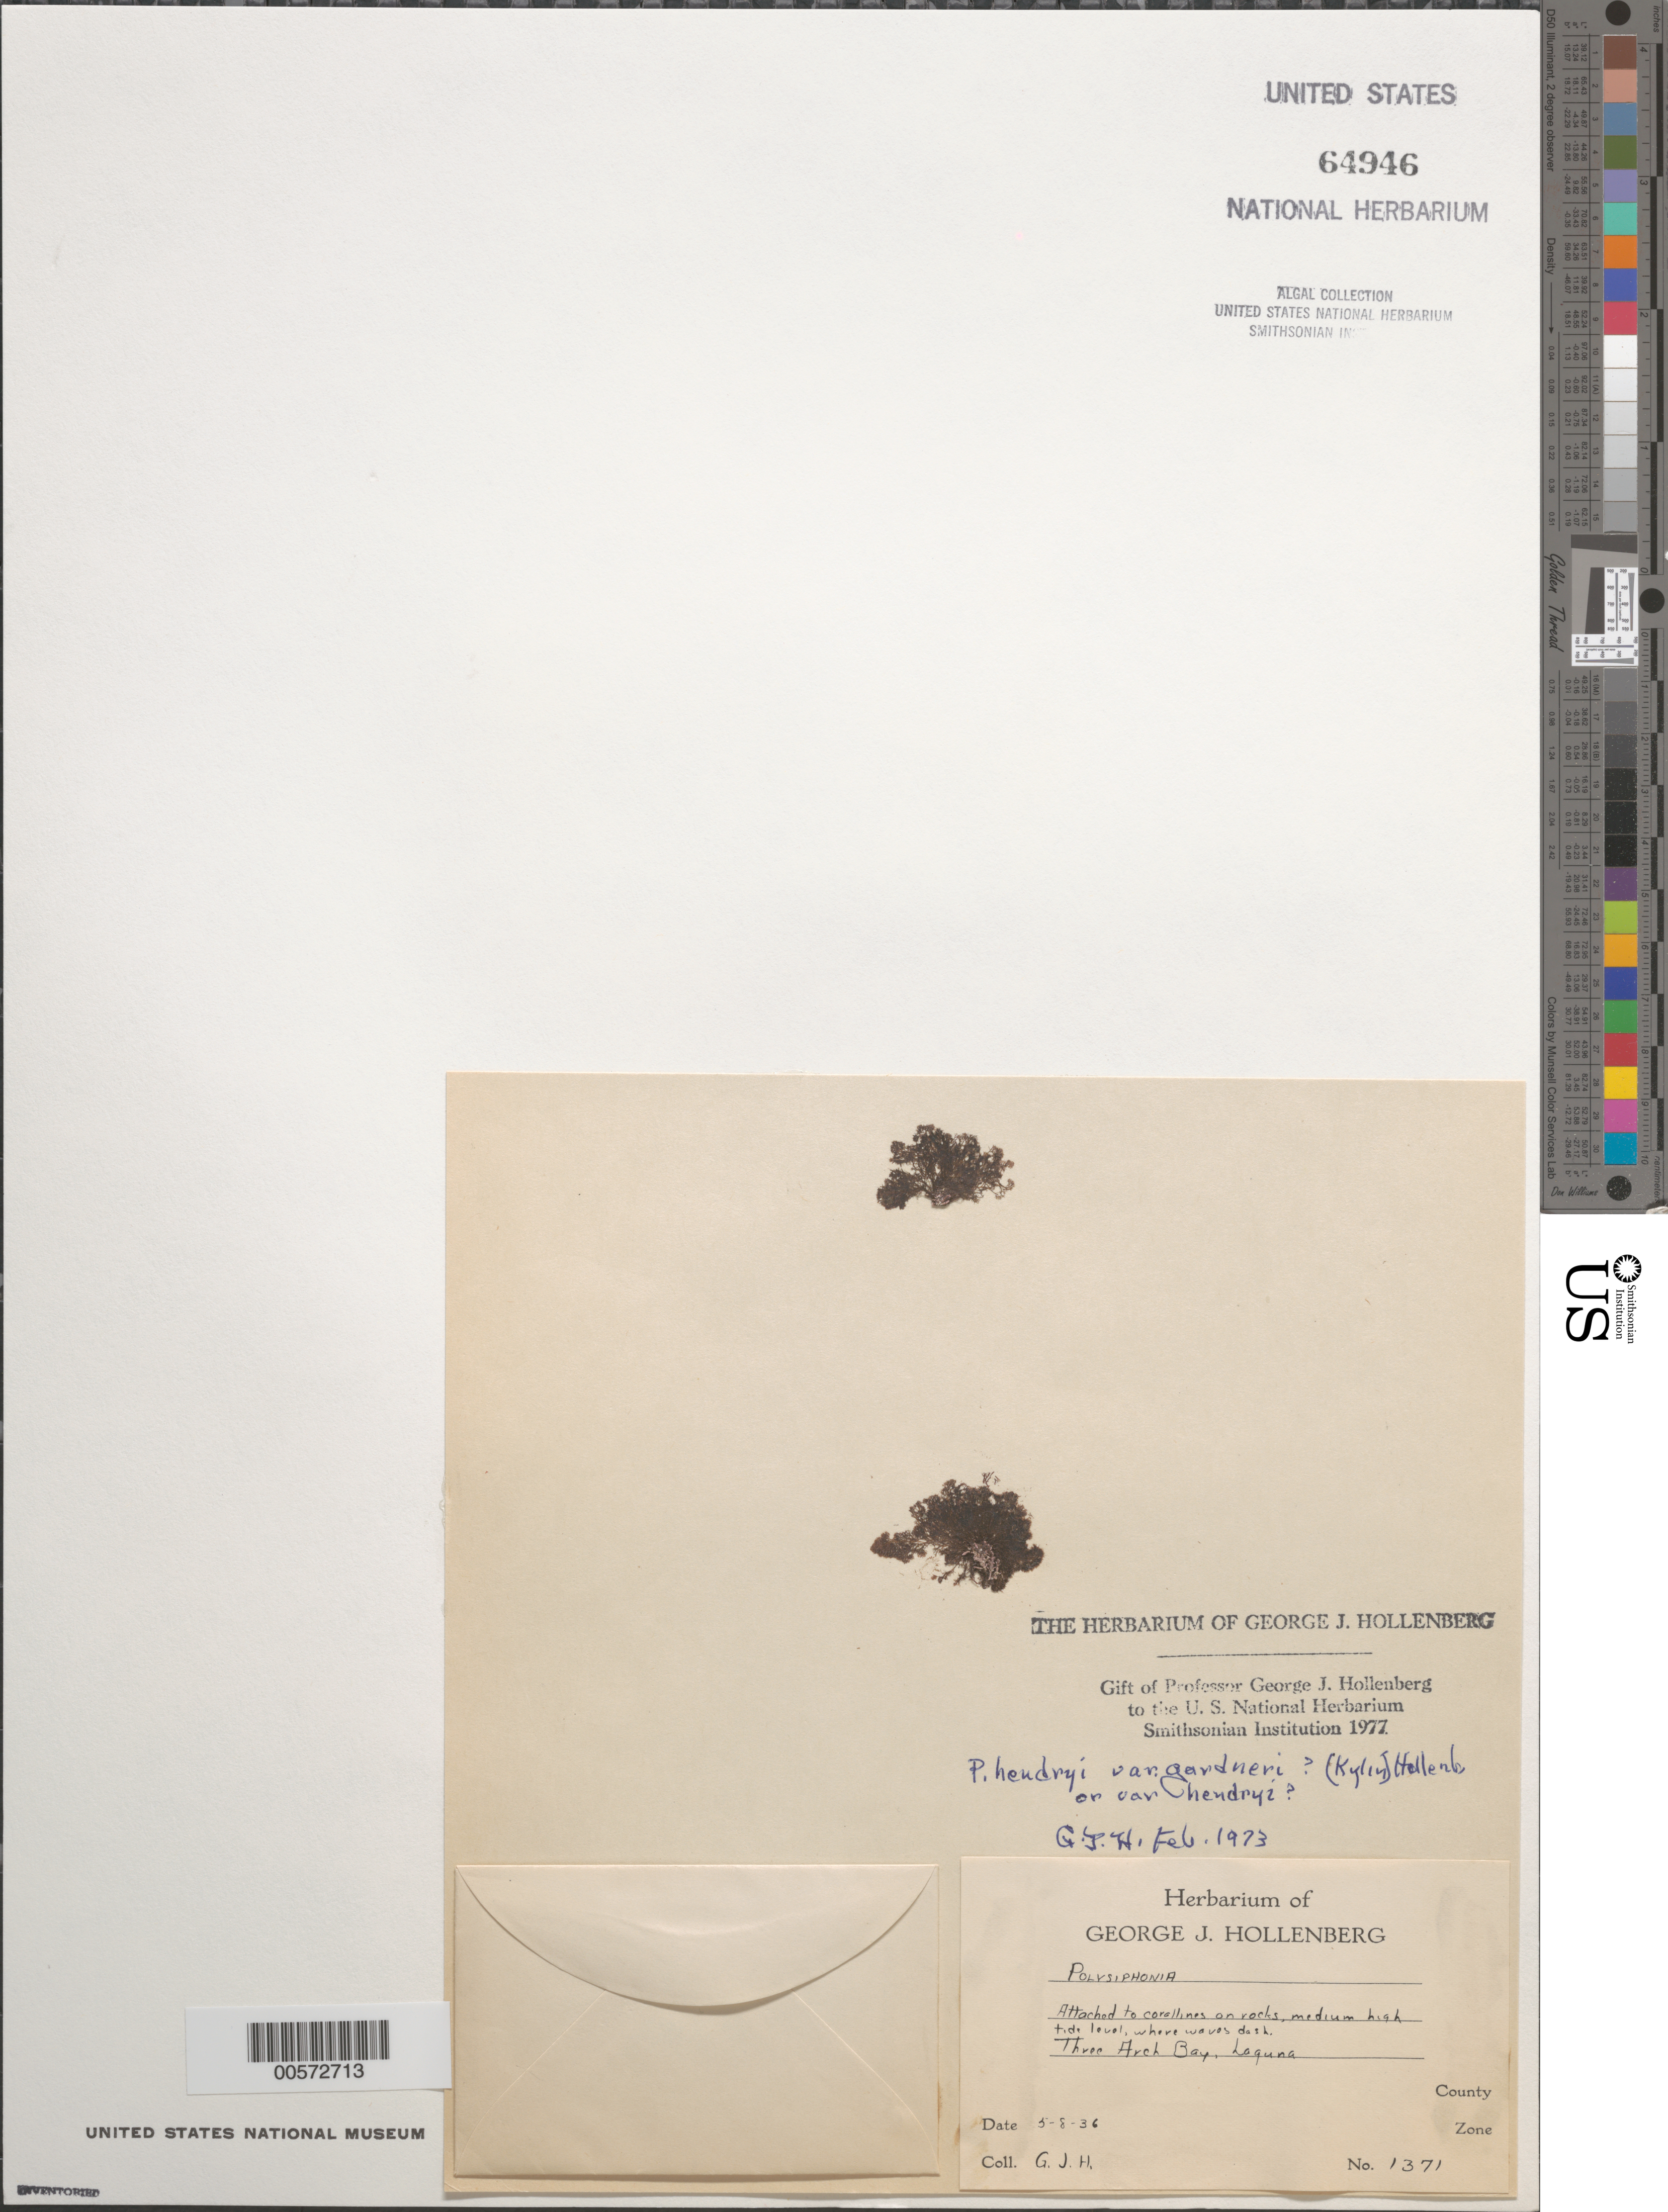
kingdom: Plantae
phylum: Rhodophyta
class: Florideophyceae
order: Ceramiales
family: Rhodomelaceae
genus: Vertebrata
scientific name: Vertebrata hendryi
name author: (N.L. Gardner) Savoie & G.W. Saunders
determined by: Algae name updating Project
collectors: G. Hollenberg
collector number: GJH 1371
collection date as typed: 08 May 1936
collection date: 1936-05-08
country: United States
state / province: California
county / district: Orange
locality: Three Arch Bay, Laguna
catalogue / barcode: US 64946